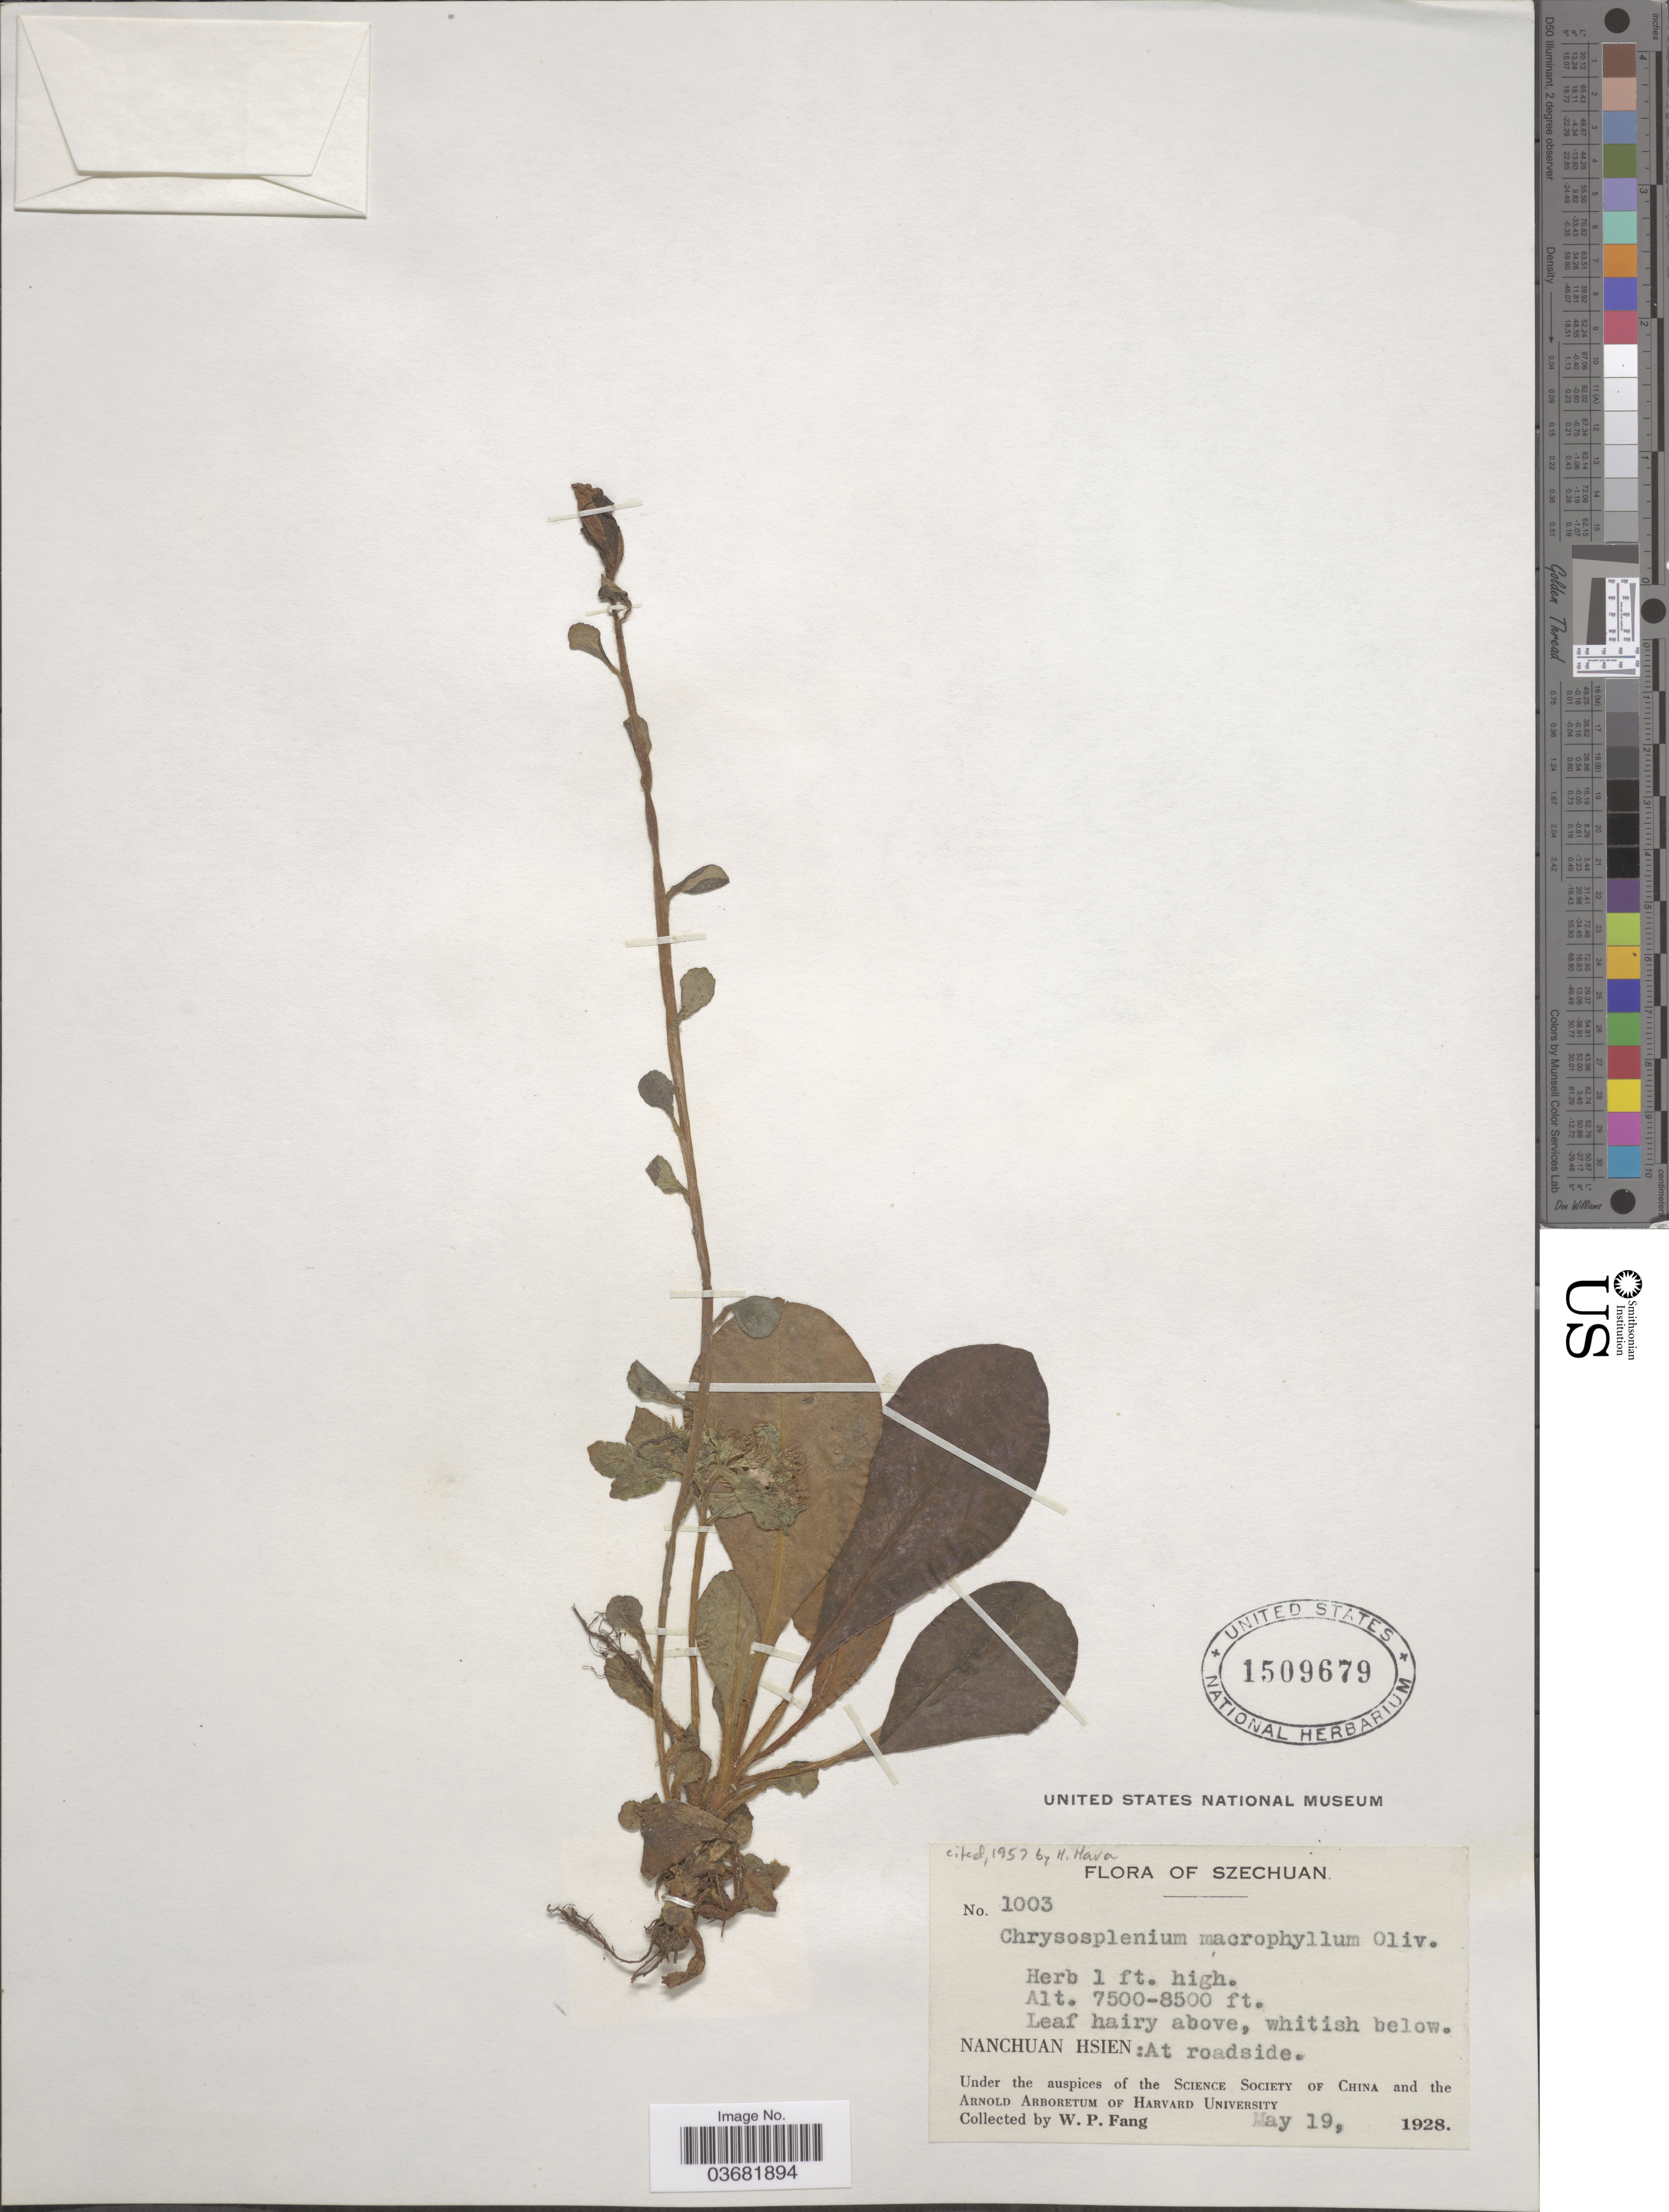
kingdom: Plantae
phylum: Tracheophyta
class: Magnoliopsida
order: Saxifragales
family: Saxifragaceae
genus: Chrysosplenium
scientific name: Chrysosplenium macrophyllum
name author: Oliv.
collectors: W. P. Fang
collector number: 1003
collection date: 1928-05-19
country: China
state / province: Sichuan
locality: Szechuan. Nanchuan Hsien.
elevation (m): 2286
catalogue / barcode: US 1509679